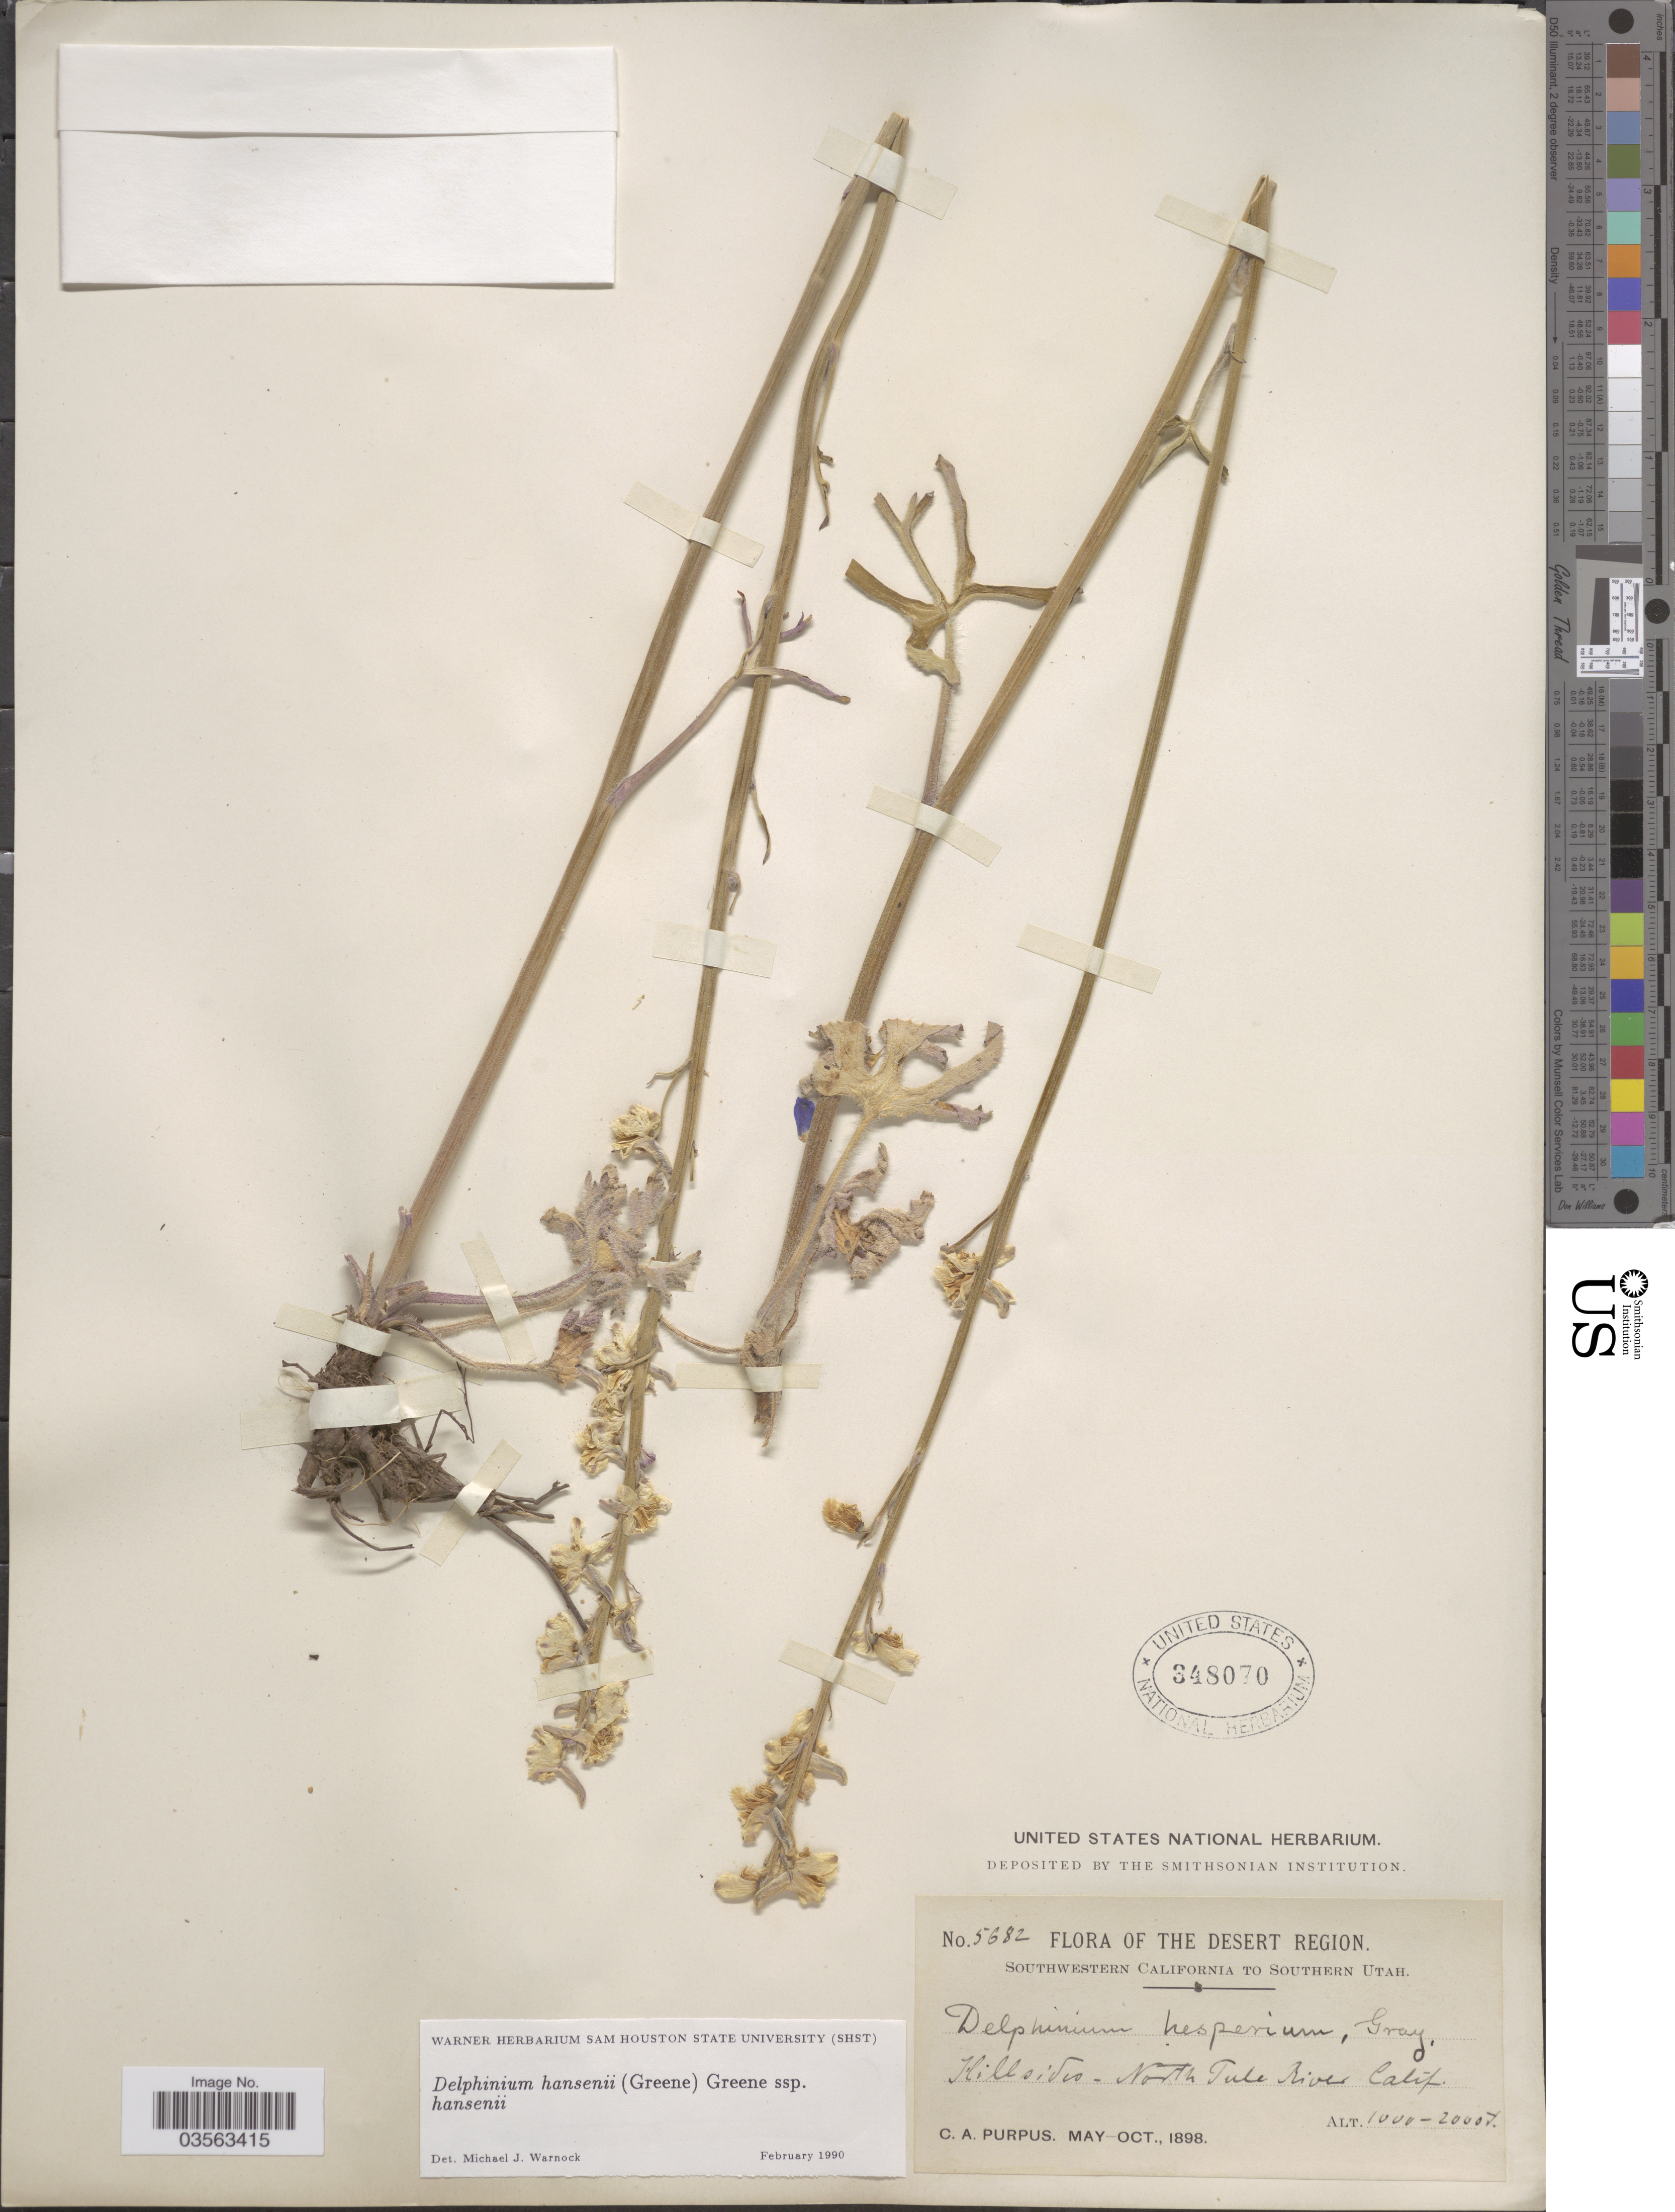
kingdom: Plantae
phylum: Tracheophyta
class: Magnoliopsida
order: Ranunculales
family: Ranunculaceae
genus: Delphinium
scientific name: Delphinium hansenii subsp. hansenii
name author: (Greene) Greene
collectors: C. A. Purpus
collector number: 5682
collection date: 1898-05/1898-10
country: United States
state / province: California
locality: The Desert Region. Southwestern California. Hillsides - North Tule River.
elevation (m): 305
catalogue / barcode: US 348070